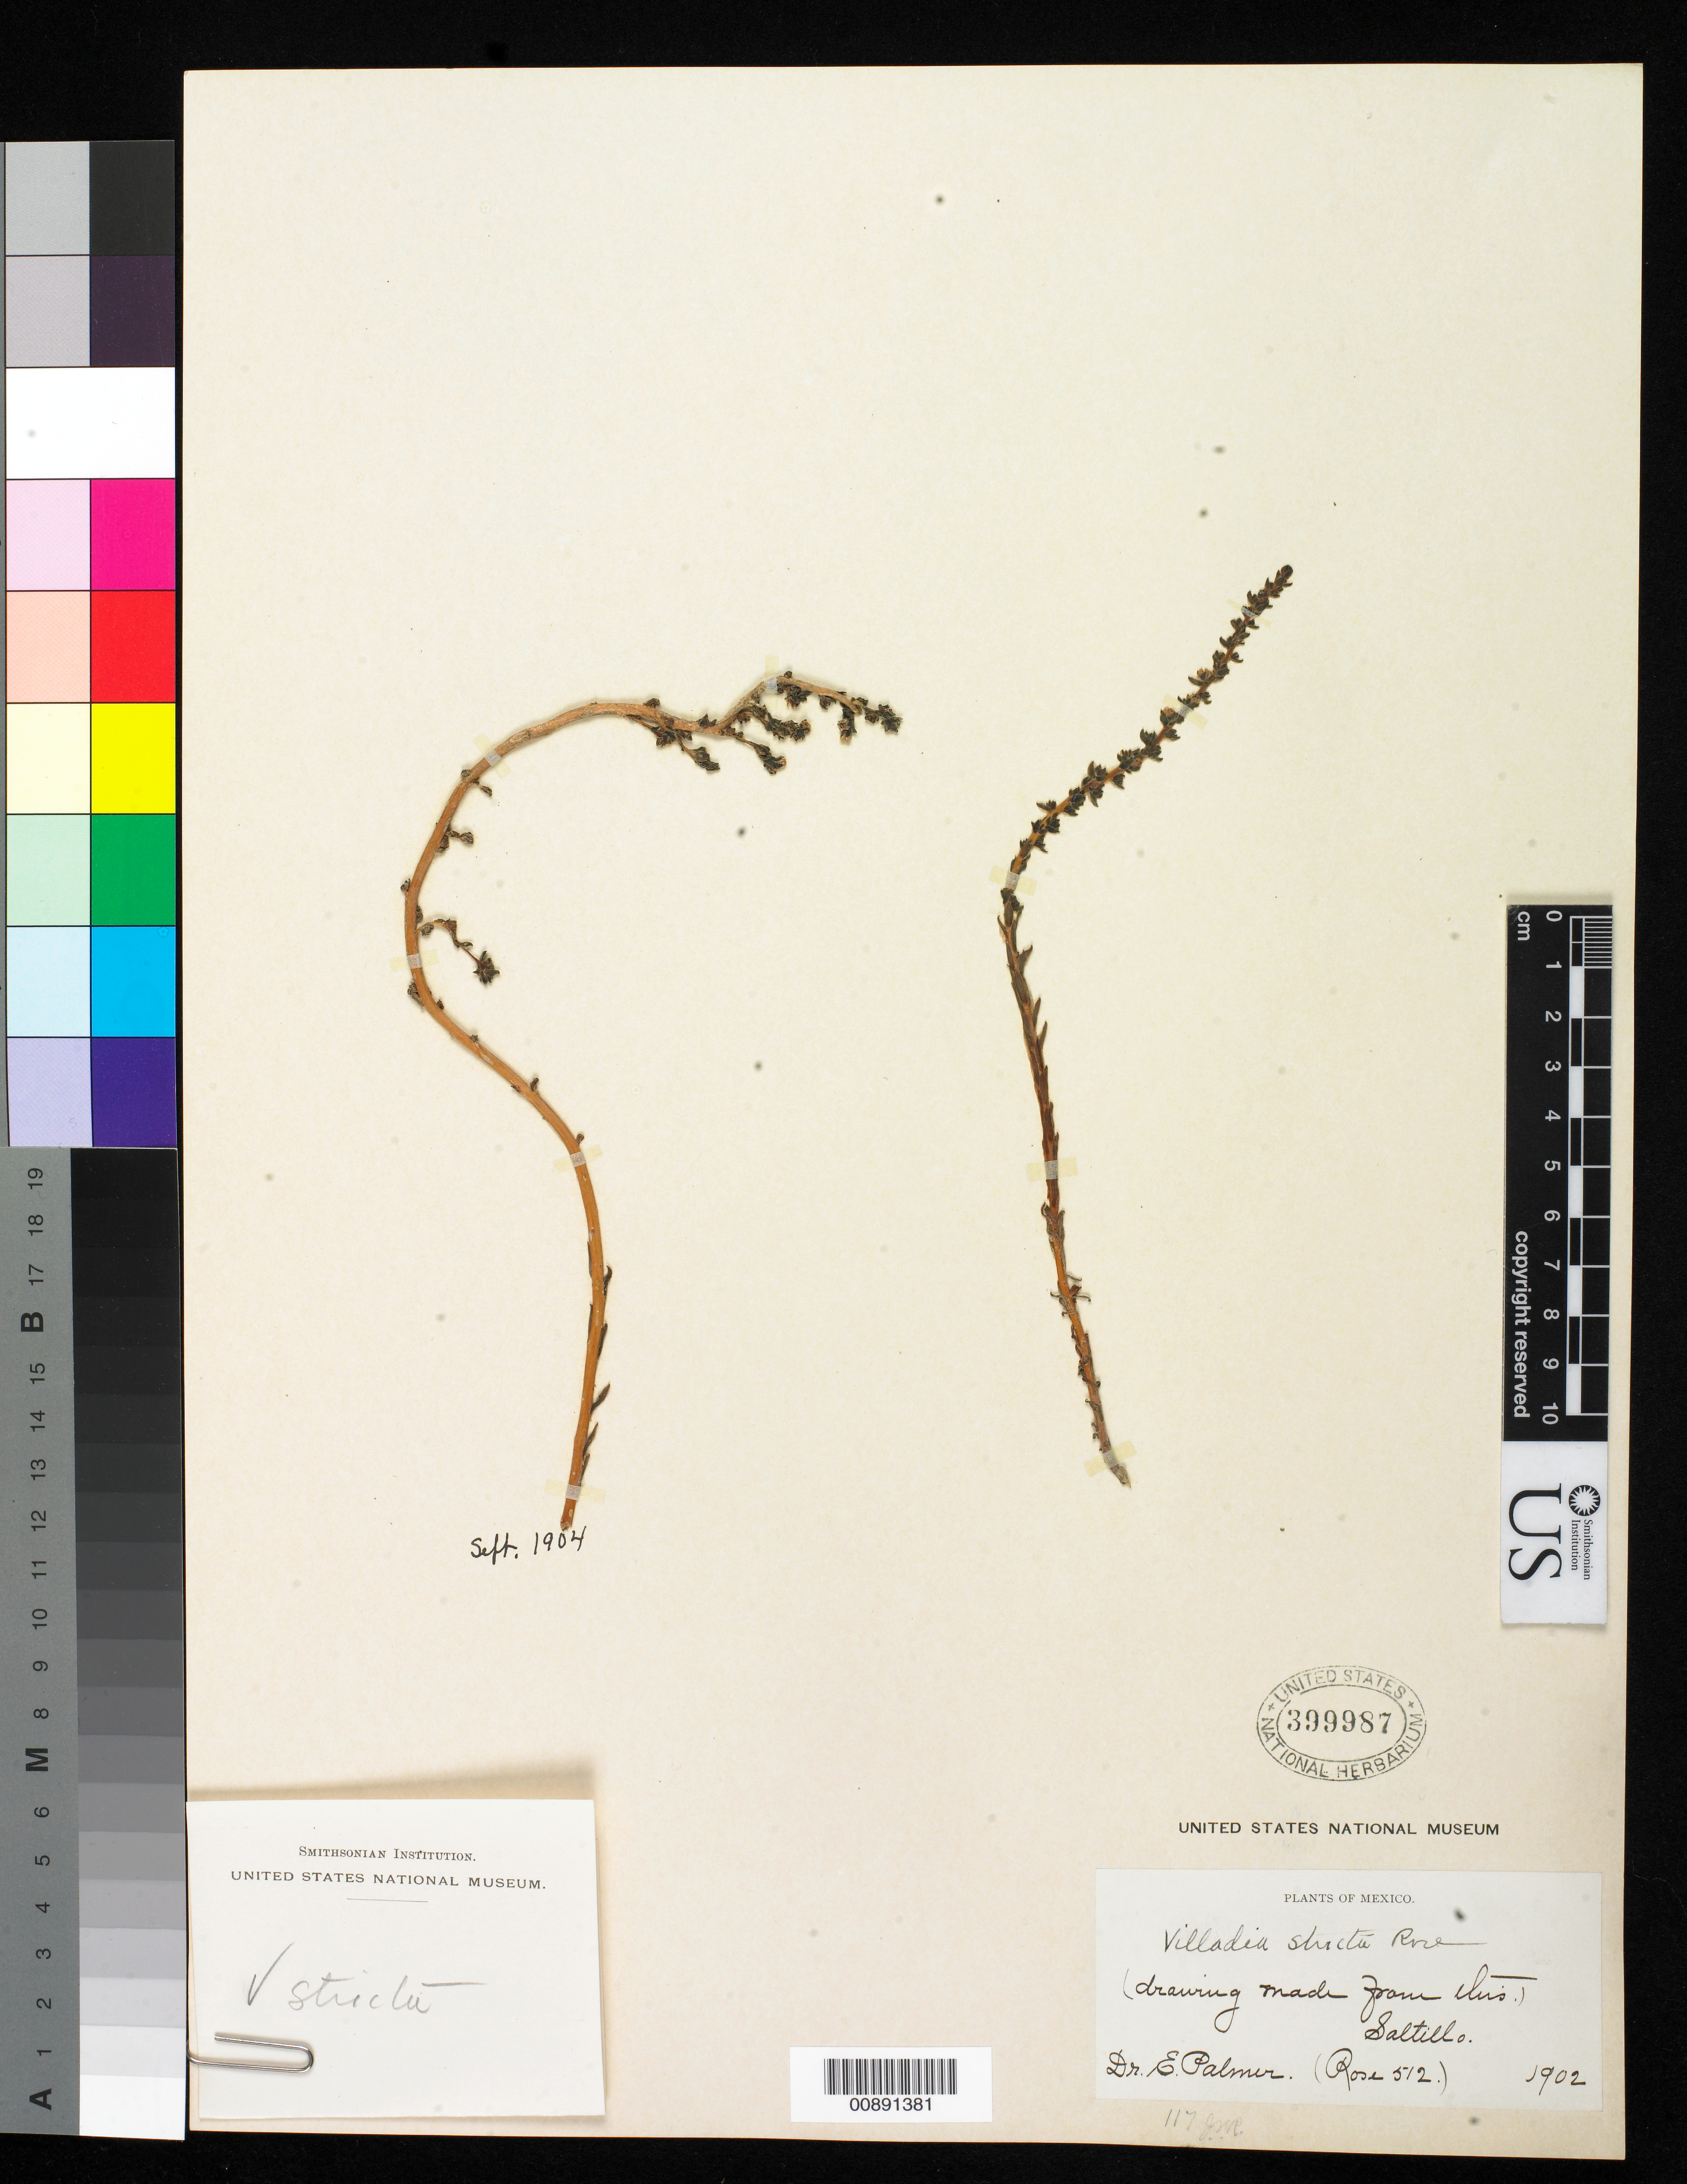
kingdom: Plantae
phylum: Tracheophyta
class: Magnoliopsida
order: Saxifragales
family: Crassulaceae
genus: Villadia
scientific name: Villadia stricta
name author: Rose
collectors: E. Palmer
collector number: (Rose 512)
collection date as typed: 1902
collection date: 1902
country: Mexico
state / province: Coahuila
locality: Saltillo, Coahuila.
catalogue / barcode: US 399987